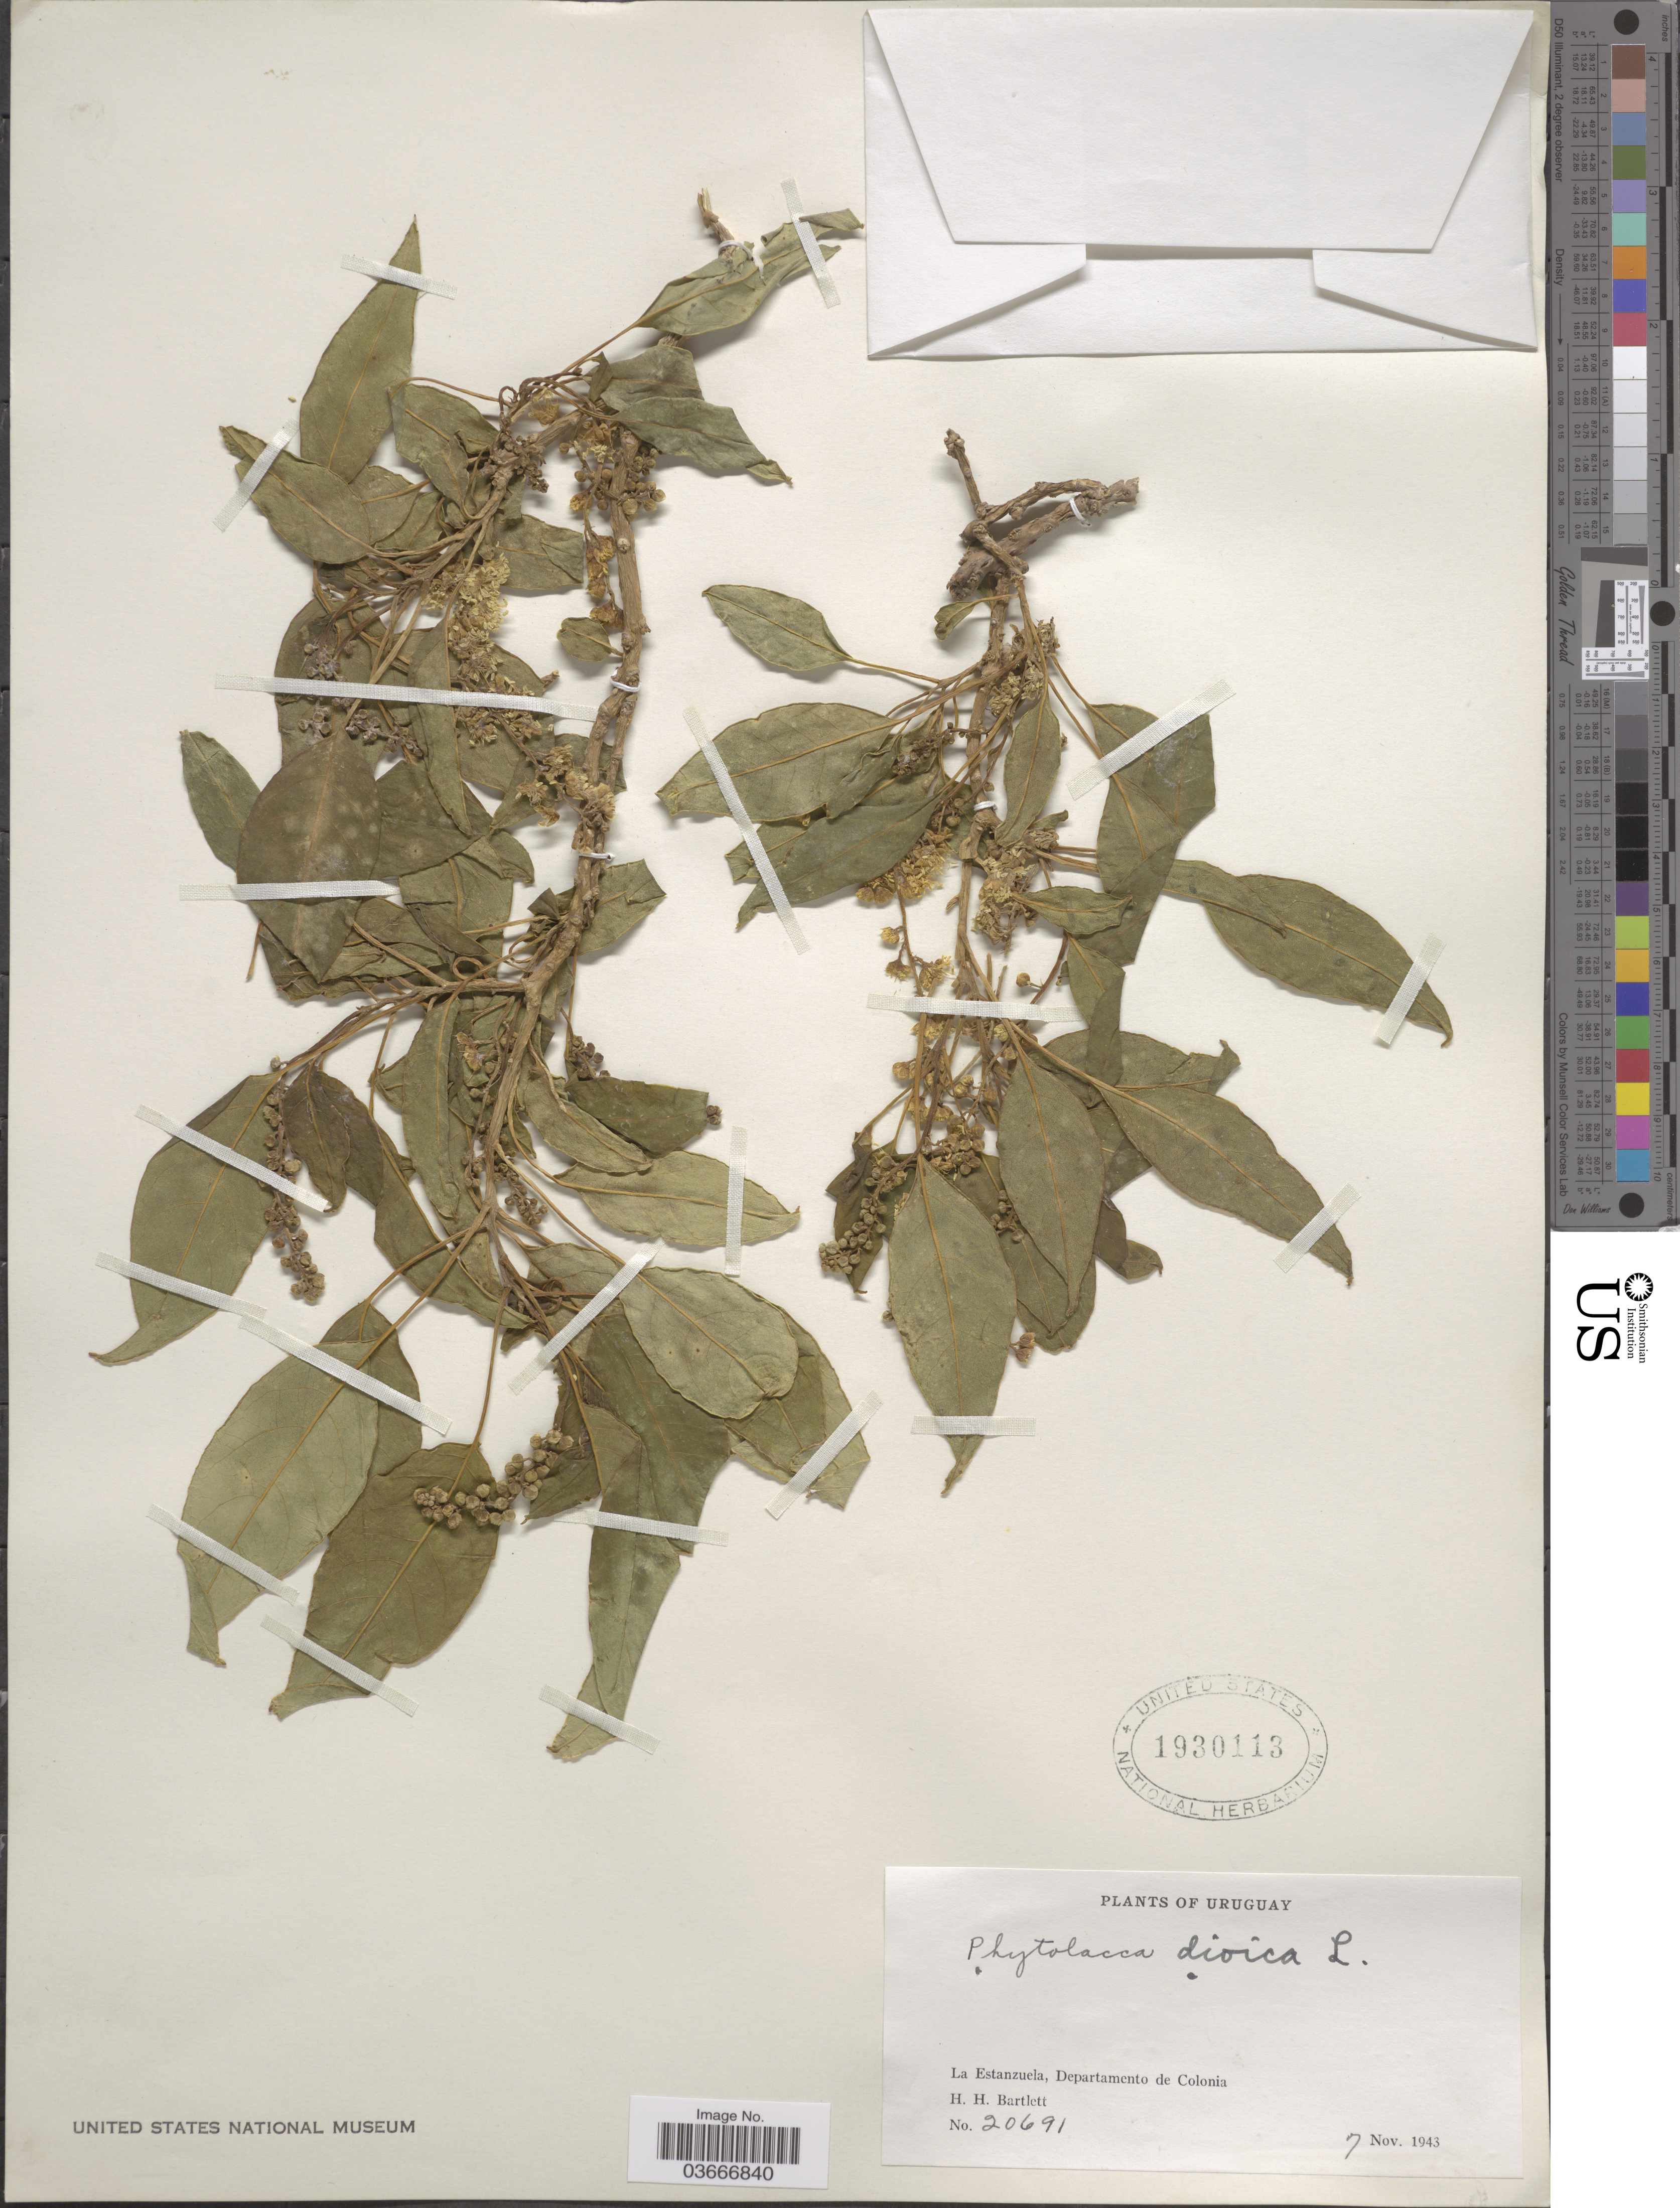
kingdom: Plantae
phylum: Tracheophyta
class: Magnoliopsida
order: Caryophyllales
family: Phytolaccaceae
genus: Phytolacca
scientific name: Phytolacca dioica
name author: L.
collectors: H. H. Bartlett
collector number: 20691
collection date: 1943-11-07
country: Uruguay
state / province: Colonia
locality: La Estanzuela, Departamento de Colonia.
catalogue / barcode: US 1930113